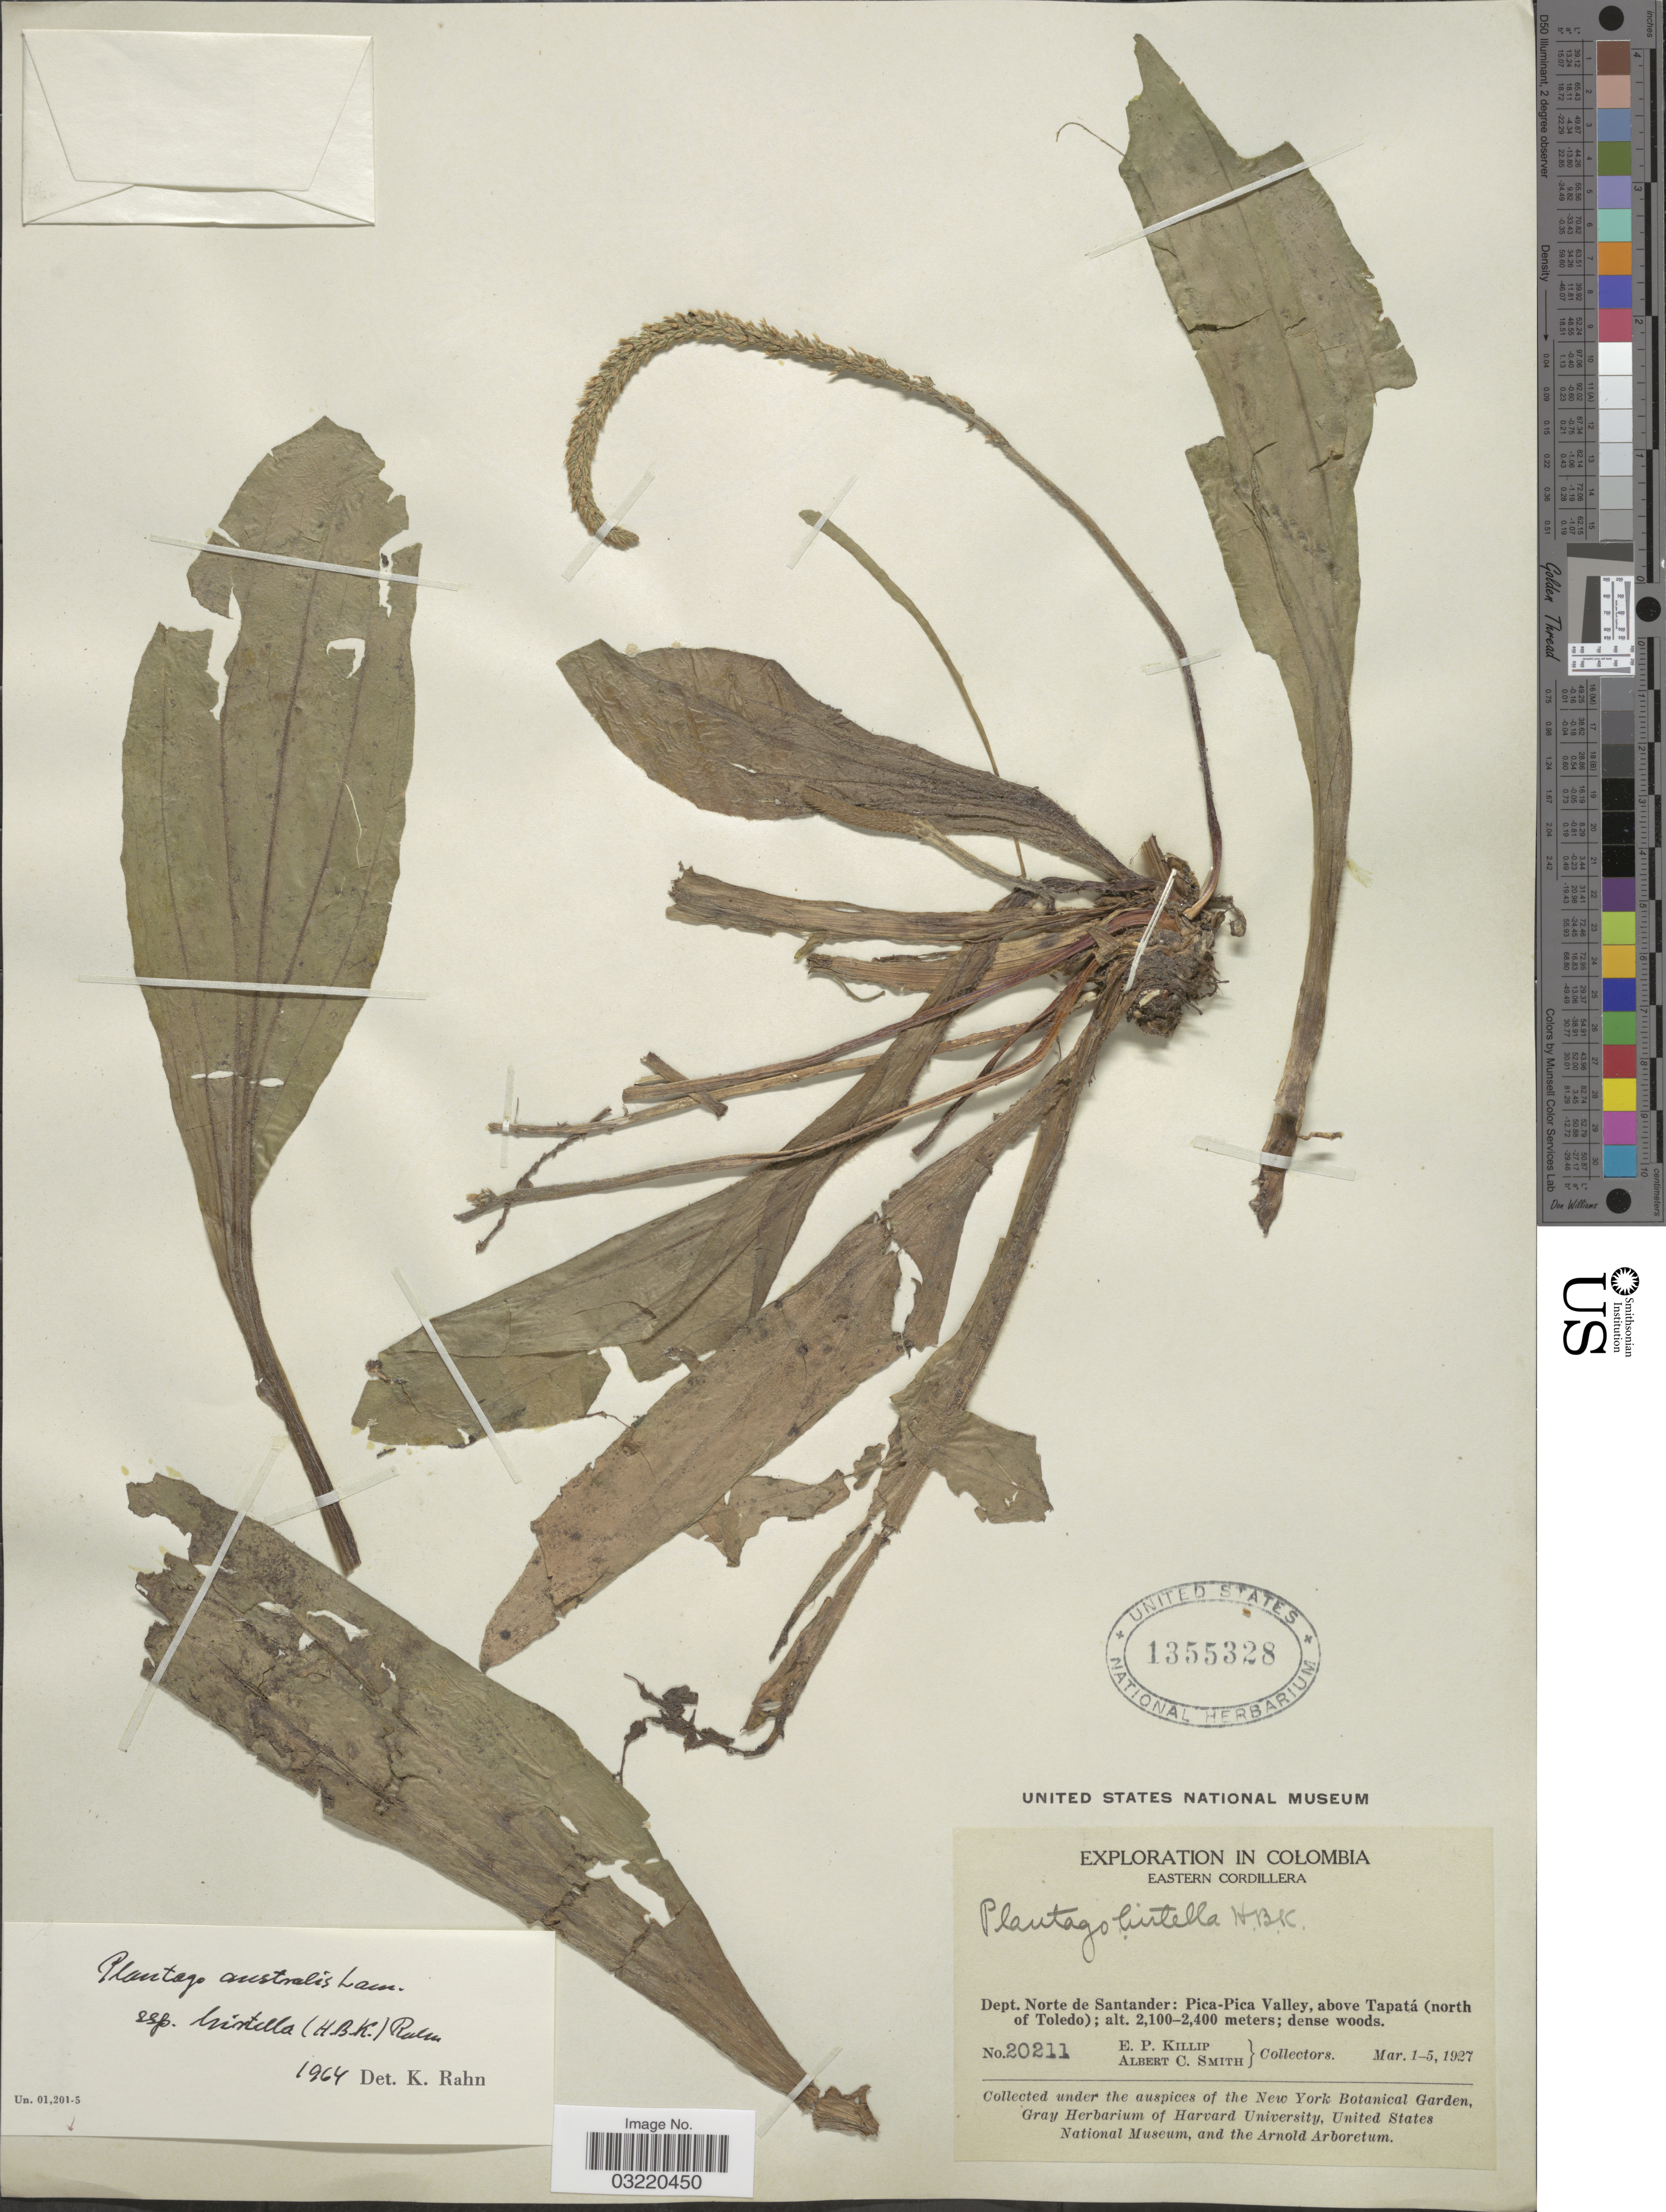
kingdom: Plantae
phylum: Tracheophyta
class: Magnoliopsida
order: Lamiales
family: Plantaginaceae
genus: Plantago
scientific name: Plantago australis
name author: Lam.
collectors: E. P. Killip & A. C. Smith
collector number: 20211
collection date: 1927-03-01/1927-03-05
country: Colombia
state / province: Norte de Santander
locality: Eastern Cordillera. Dept. Norte de Santander: Pica-Pica Valley, above Tapatá (north of Toledo).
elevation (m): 2100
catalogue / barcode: US 1355328